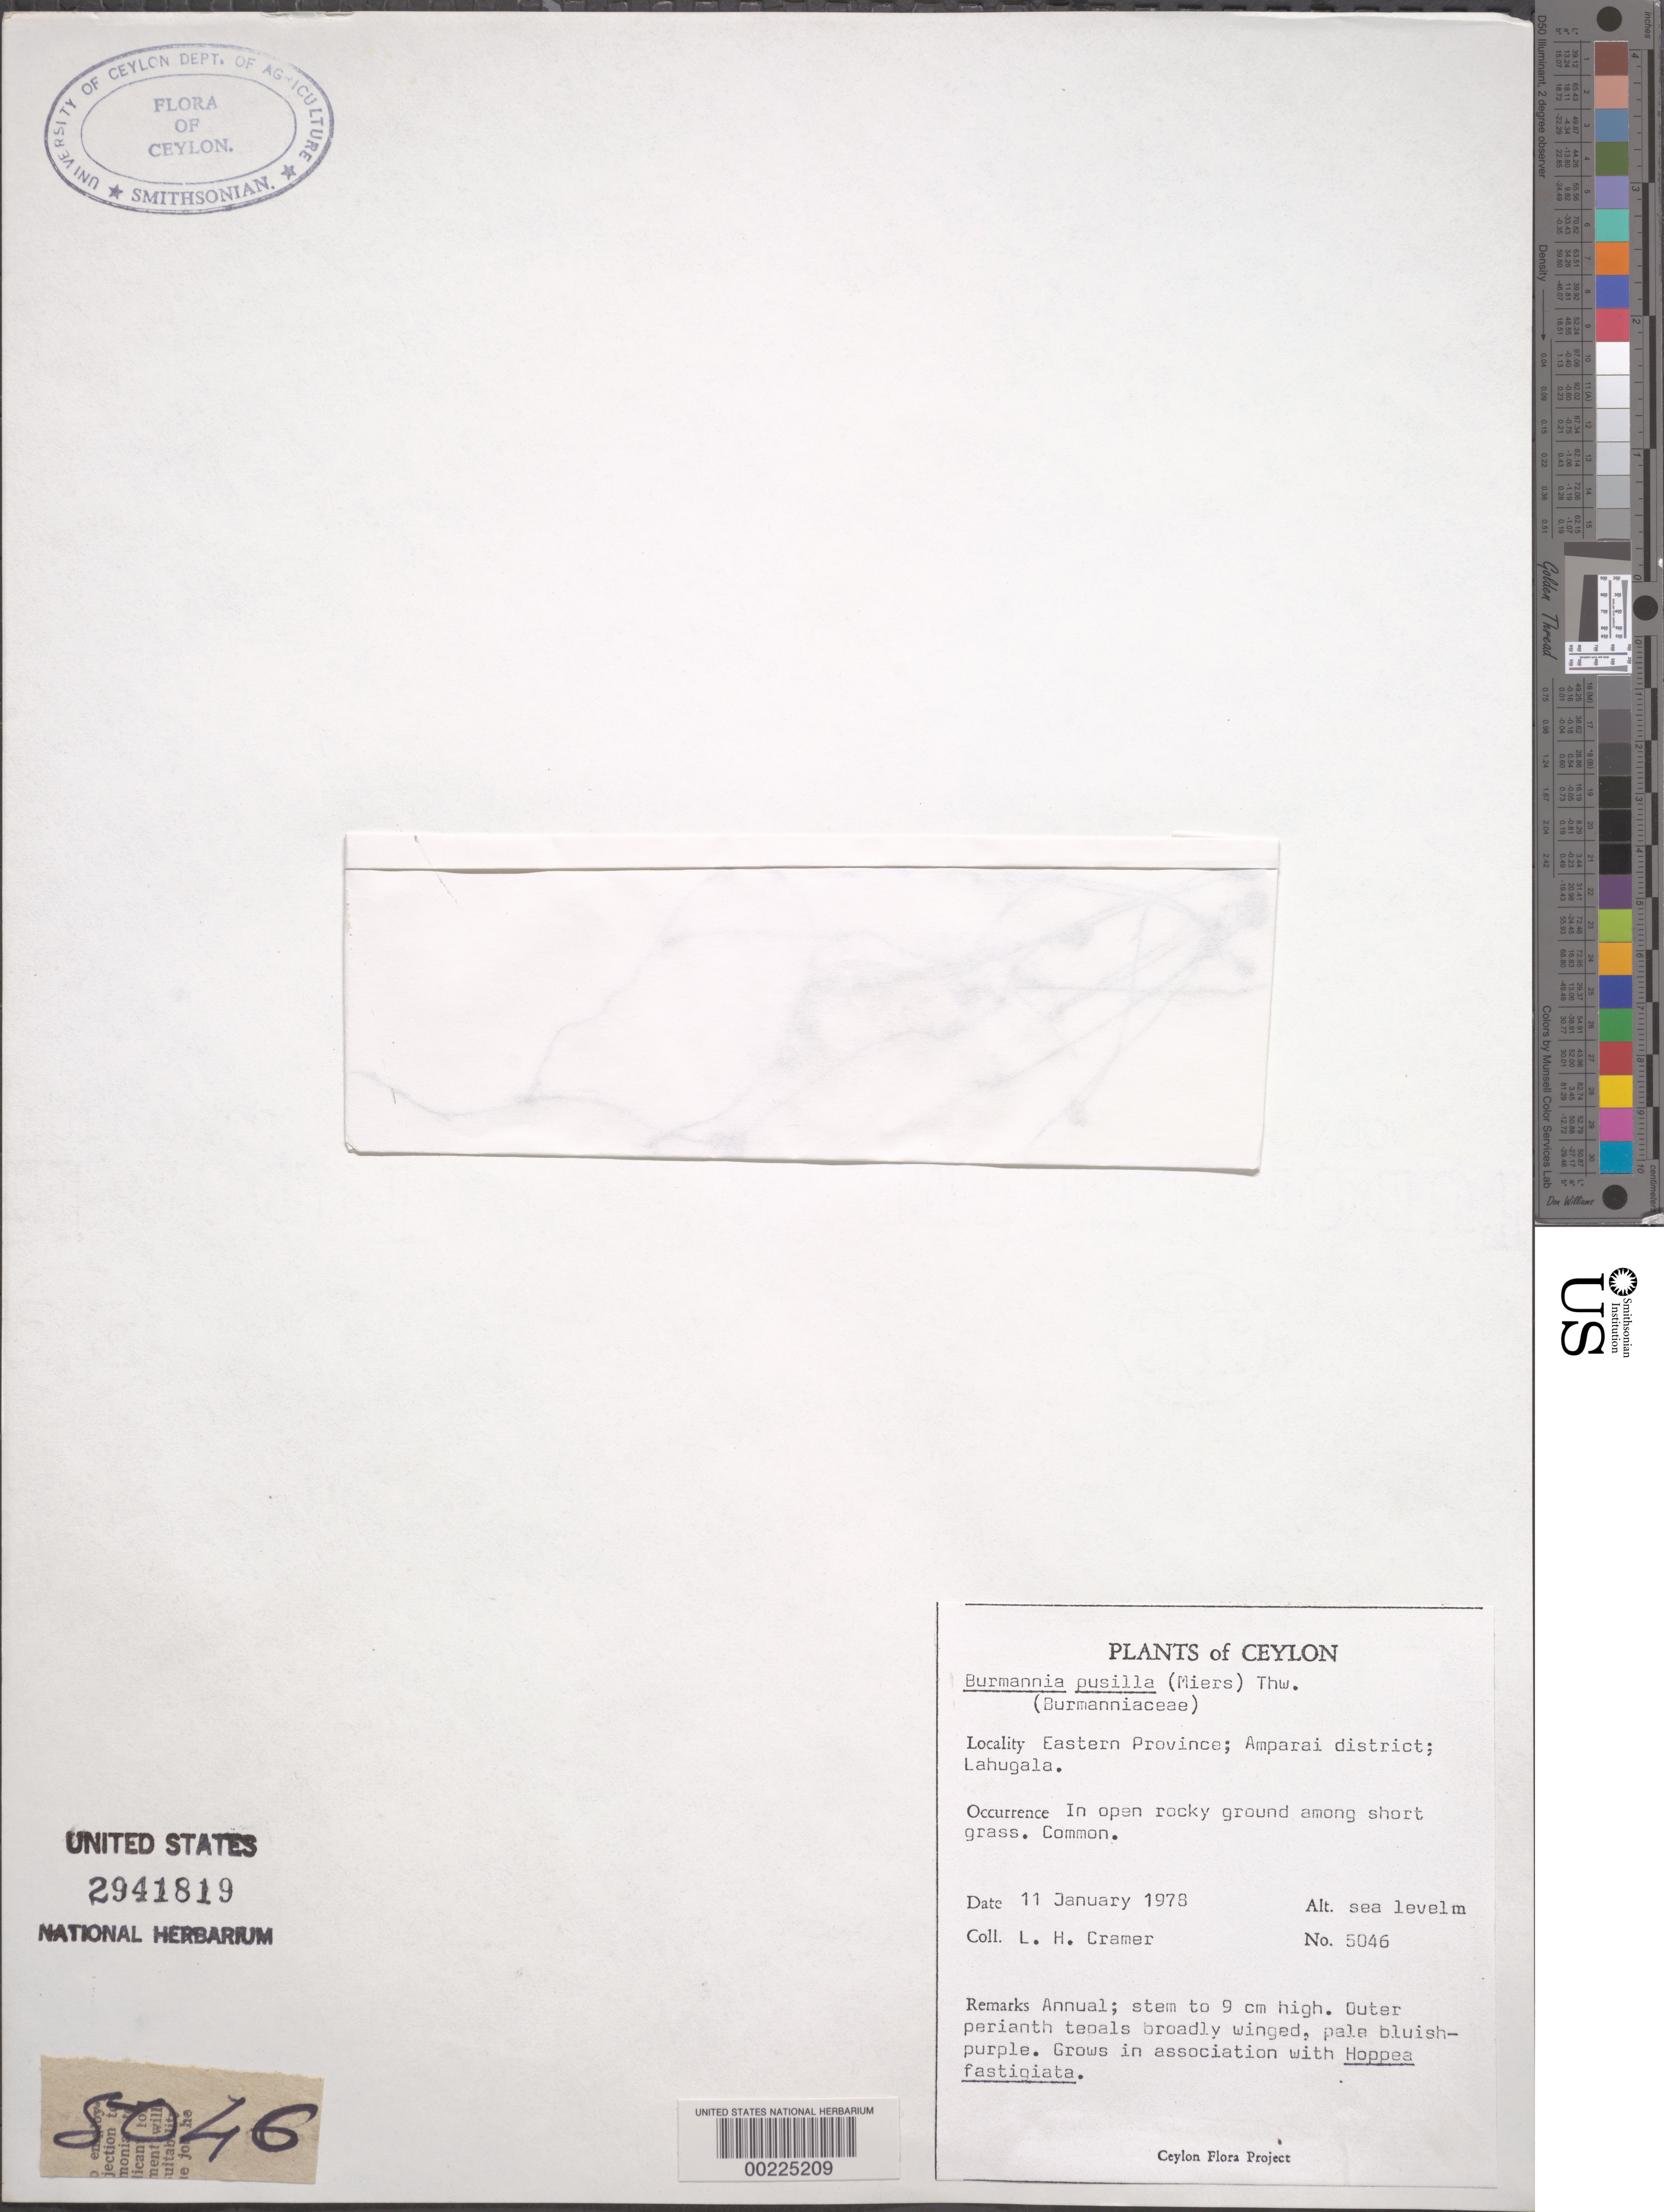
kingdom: Plantae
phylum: Tracheophyta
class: Liliopsida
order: Dioscoreales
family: Burmanniaceae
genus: Burmannia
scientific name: Burmannia pusilla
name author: Thwaites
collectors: L. H. Cramer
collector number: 5046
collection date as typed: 11 Jan 1978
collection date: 1978-01-11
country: Sri Lanka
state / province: Eastern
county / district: Amparai Dist.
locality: Lahugala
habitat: In open rocky ground among short grass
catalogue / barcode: US 2941819